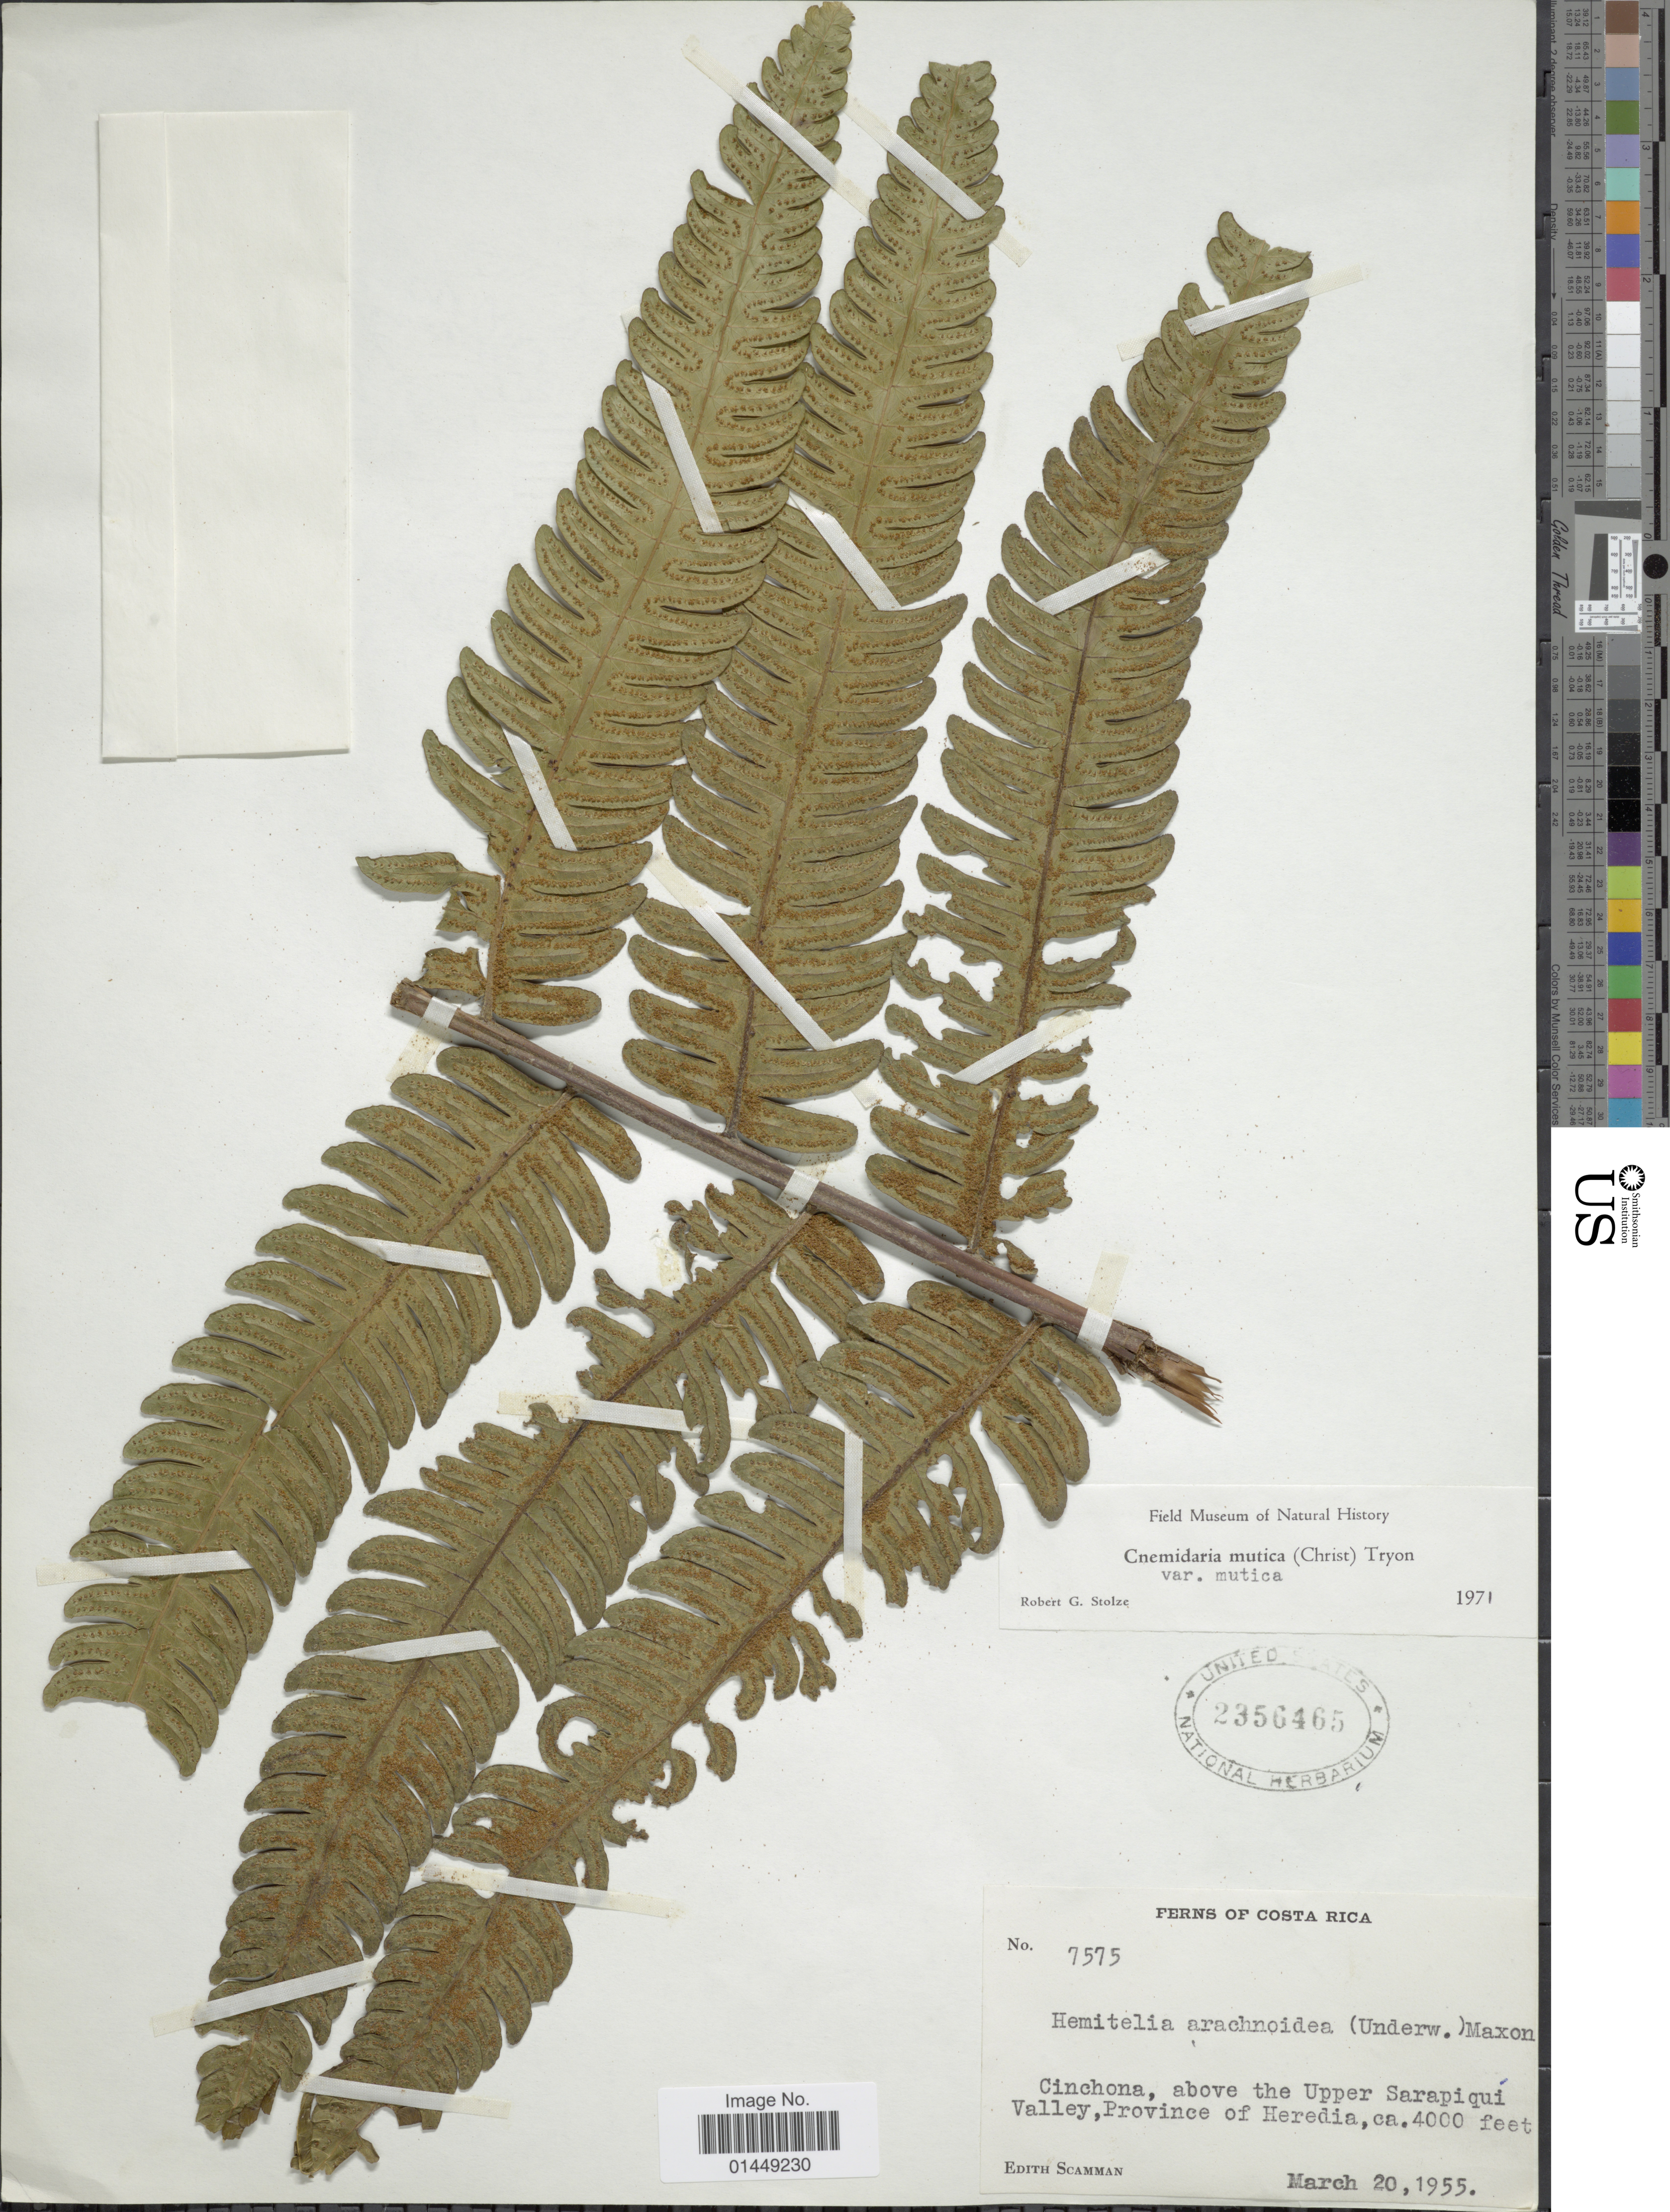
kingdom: Plantae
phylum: Tracheophyta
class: Polypodiopsida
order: Cyatheales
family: Cyatheaceae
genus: Cyathea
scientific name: Cyathea mutica var. mutica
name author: (Christ) Domin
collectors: E. Scamman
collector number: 7575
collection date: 1955-03-20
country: Costa Rica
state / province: Heredia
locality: Cinchona, above the Upper Sarapiquí Valley, Province of Heredia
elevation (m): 1219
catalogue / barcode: US 2356465